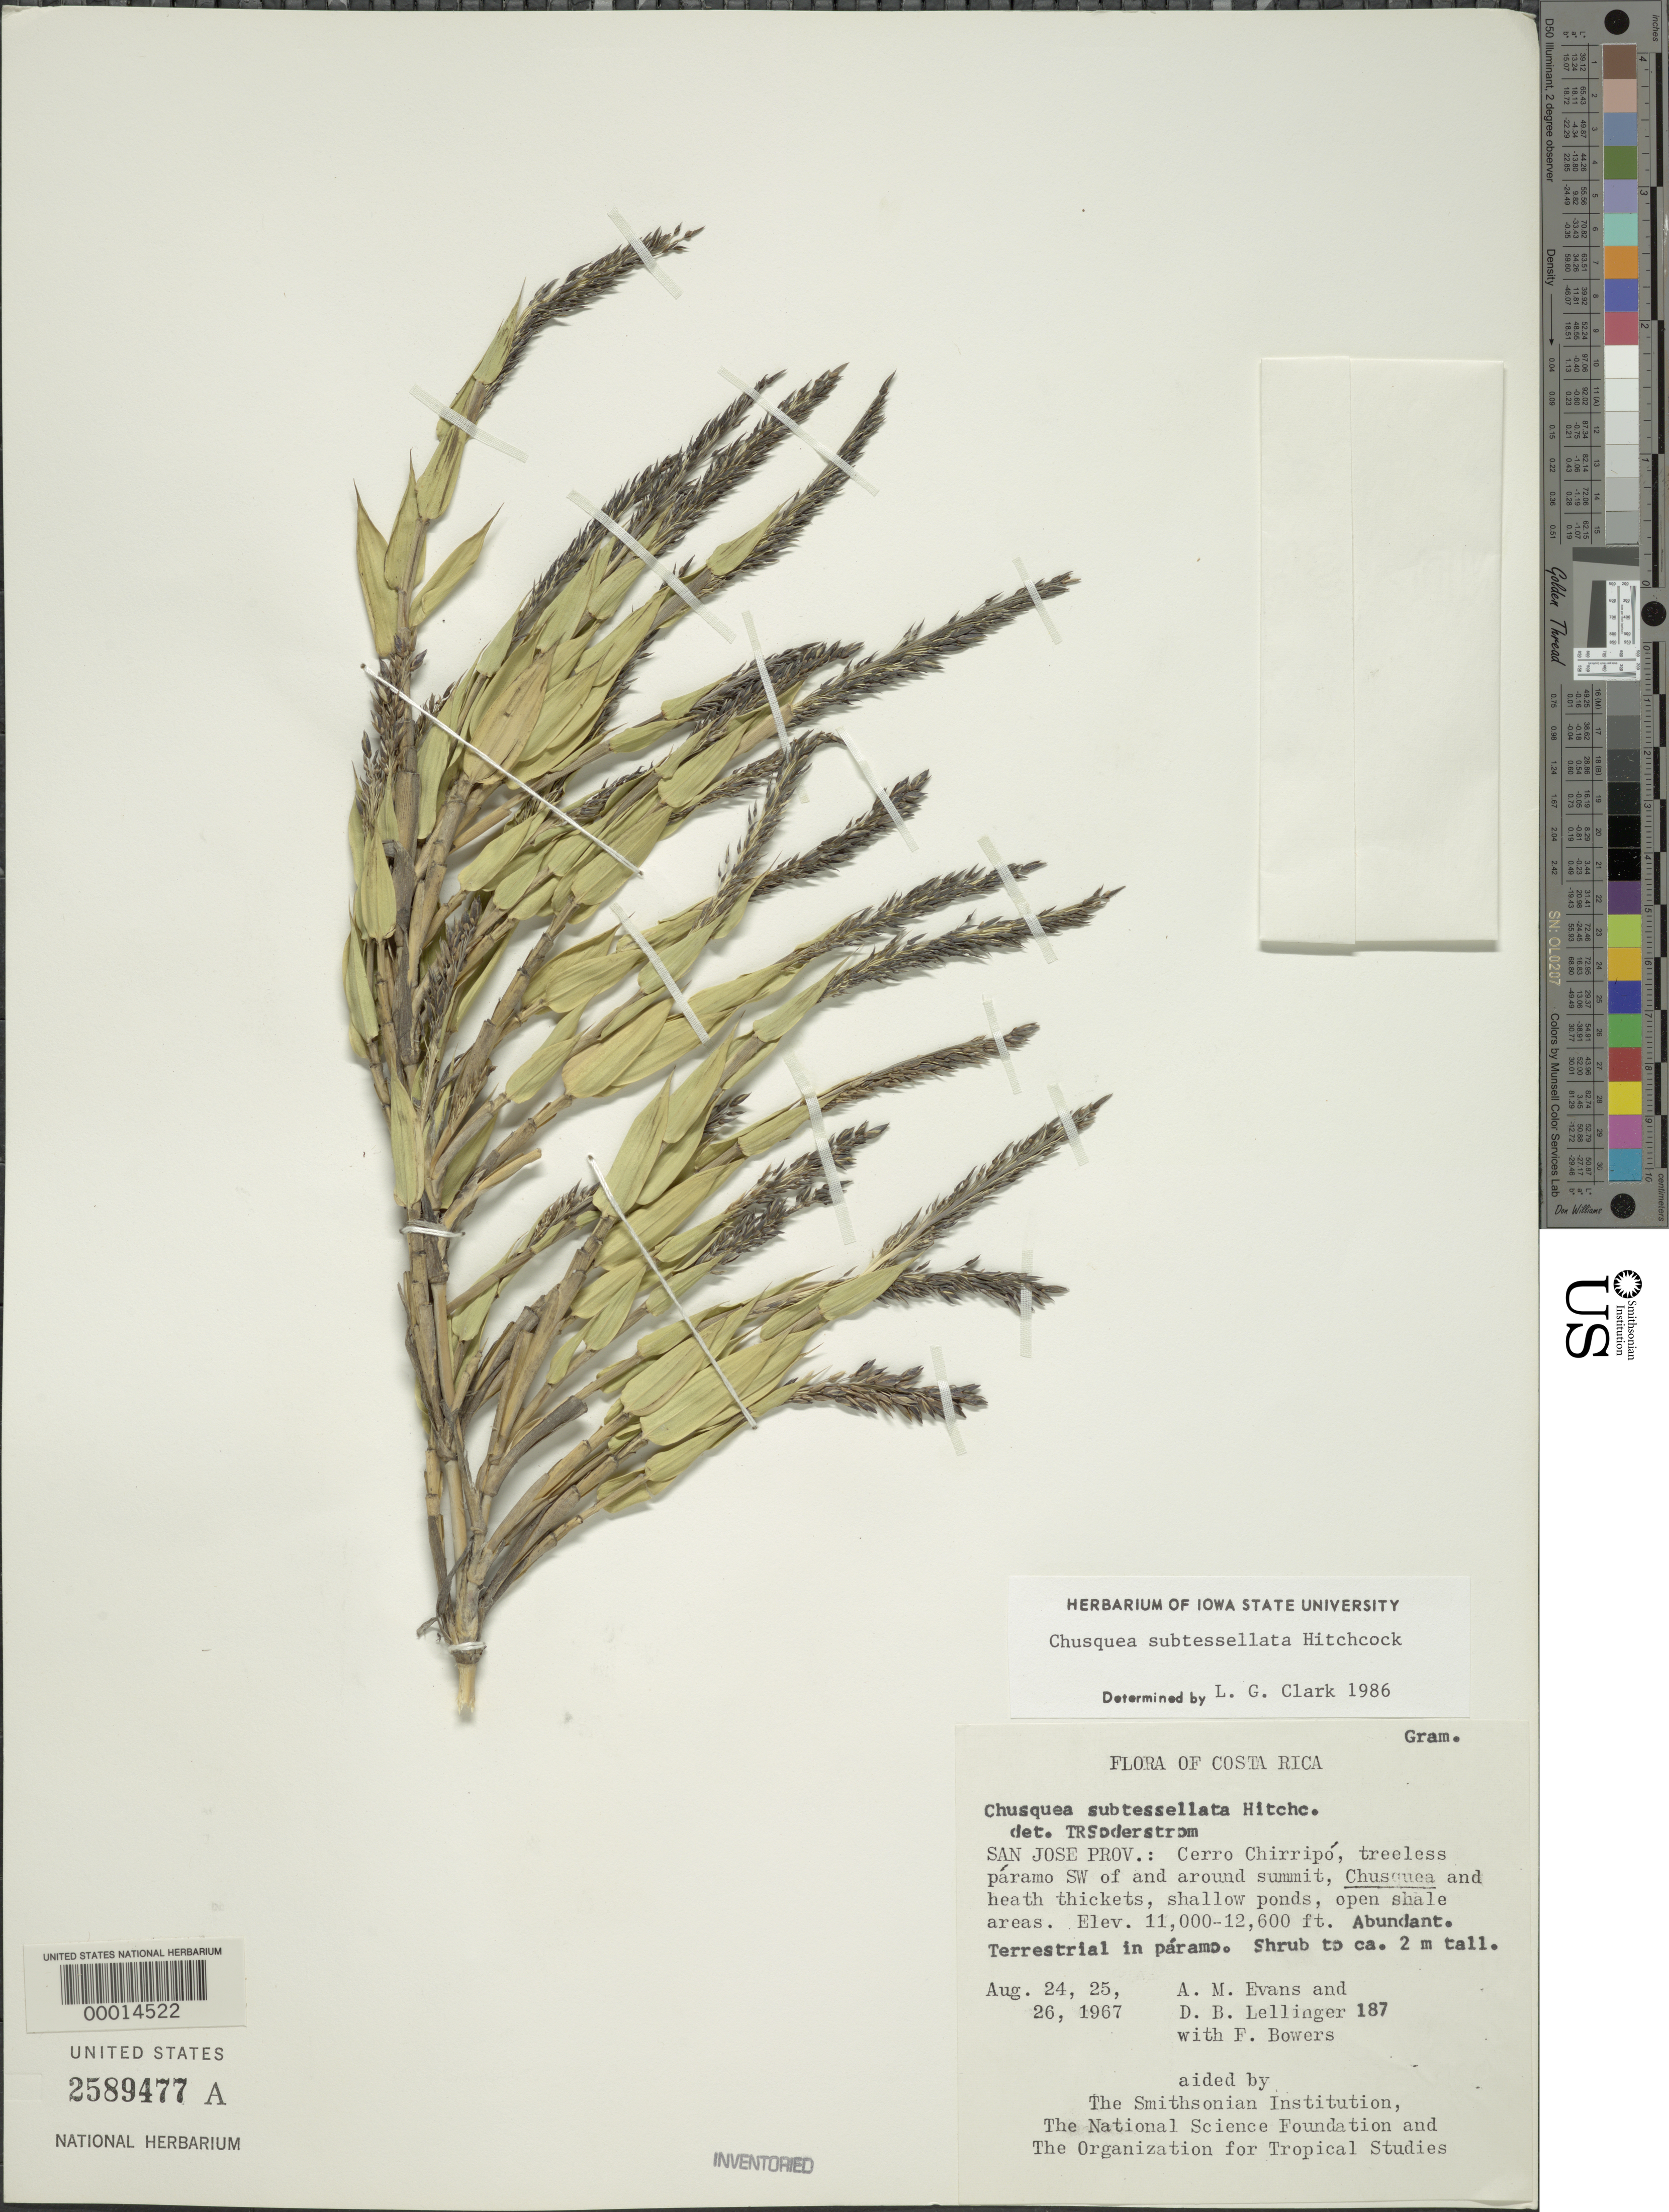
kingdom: Plantae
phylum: Tracheophyta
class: Liliopsida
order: Poales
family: Poaceae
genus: Chusquea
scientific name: Chusquea subtessellata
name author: Hitchc.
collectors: A. M. Evans, D. B. Lellinger & F. Bowers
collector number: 187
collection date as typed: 24 Aug 1967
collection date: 1967-08-24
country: Costa Rica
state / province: San José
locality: Cerro chirripo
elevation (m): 3355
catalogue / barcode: US 2589477A